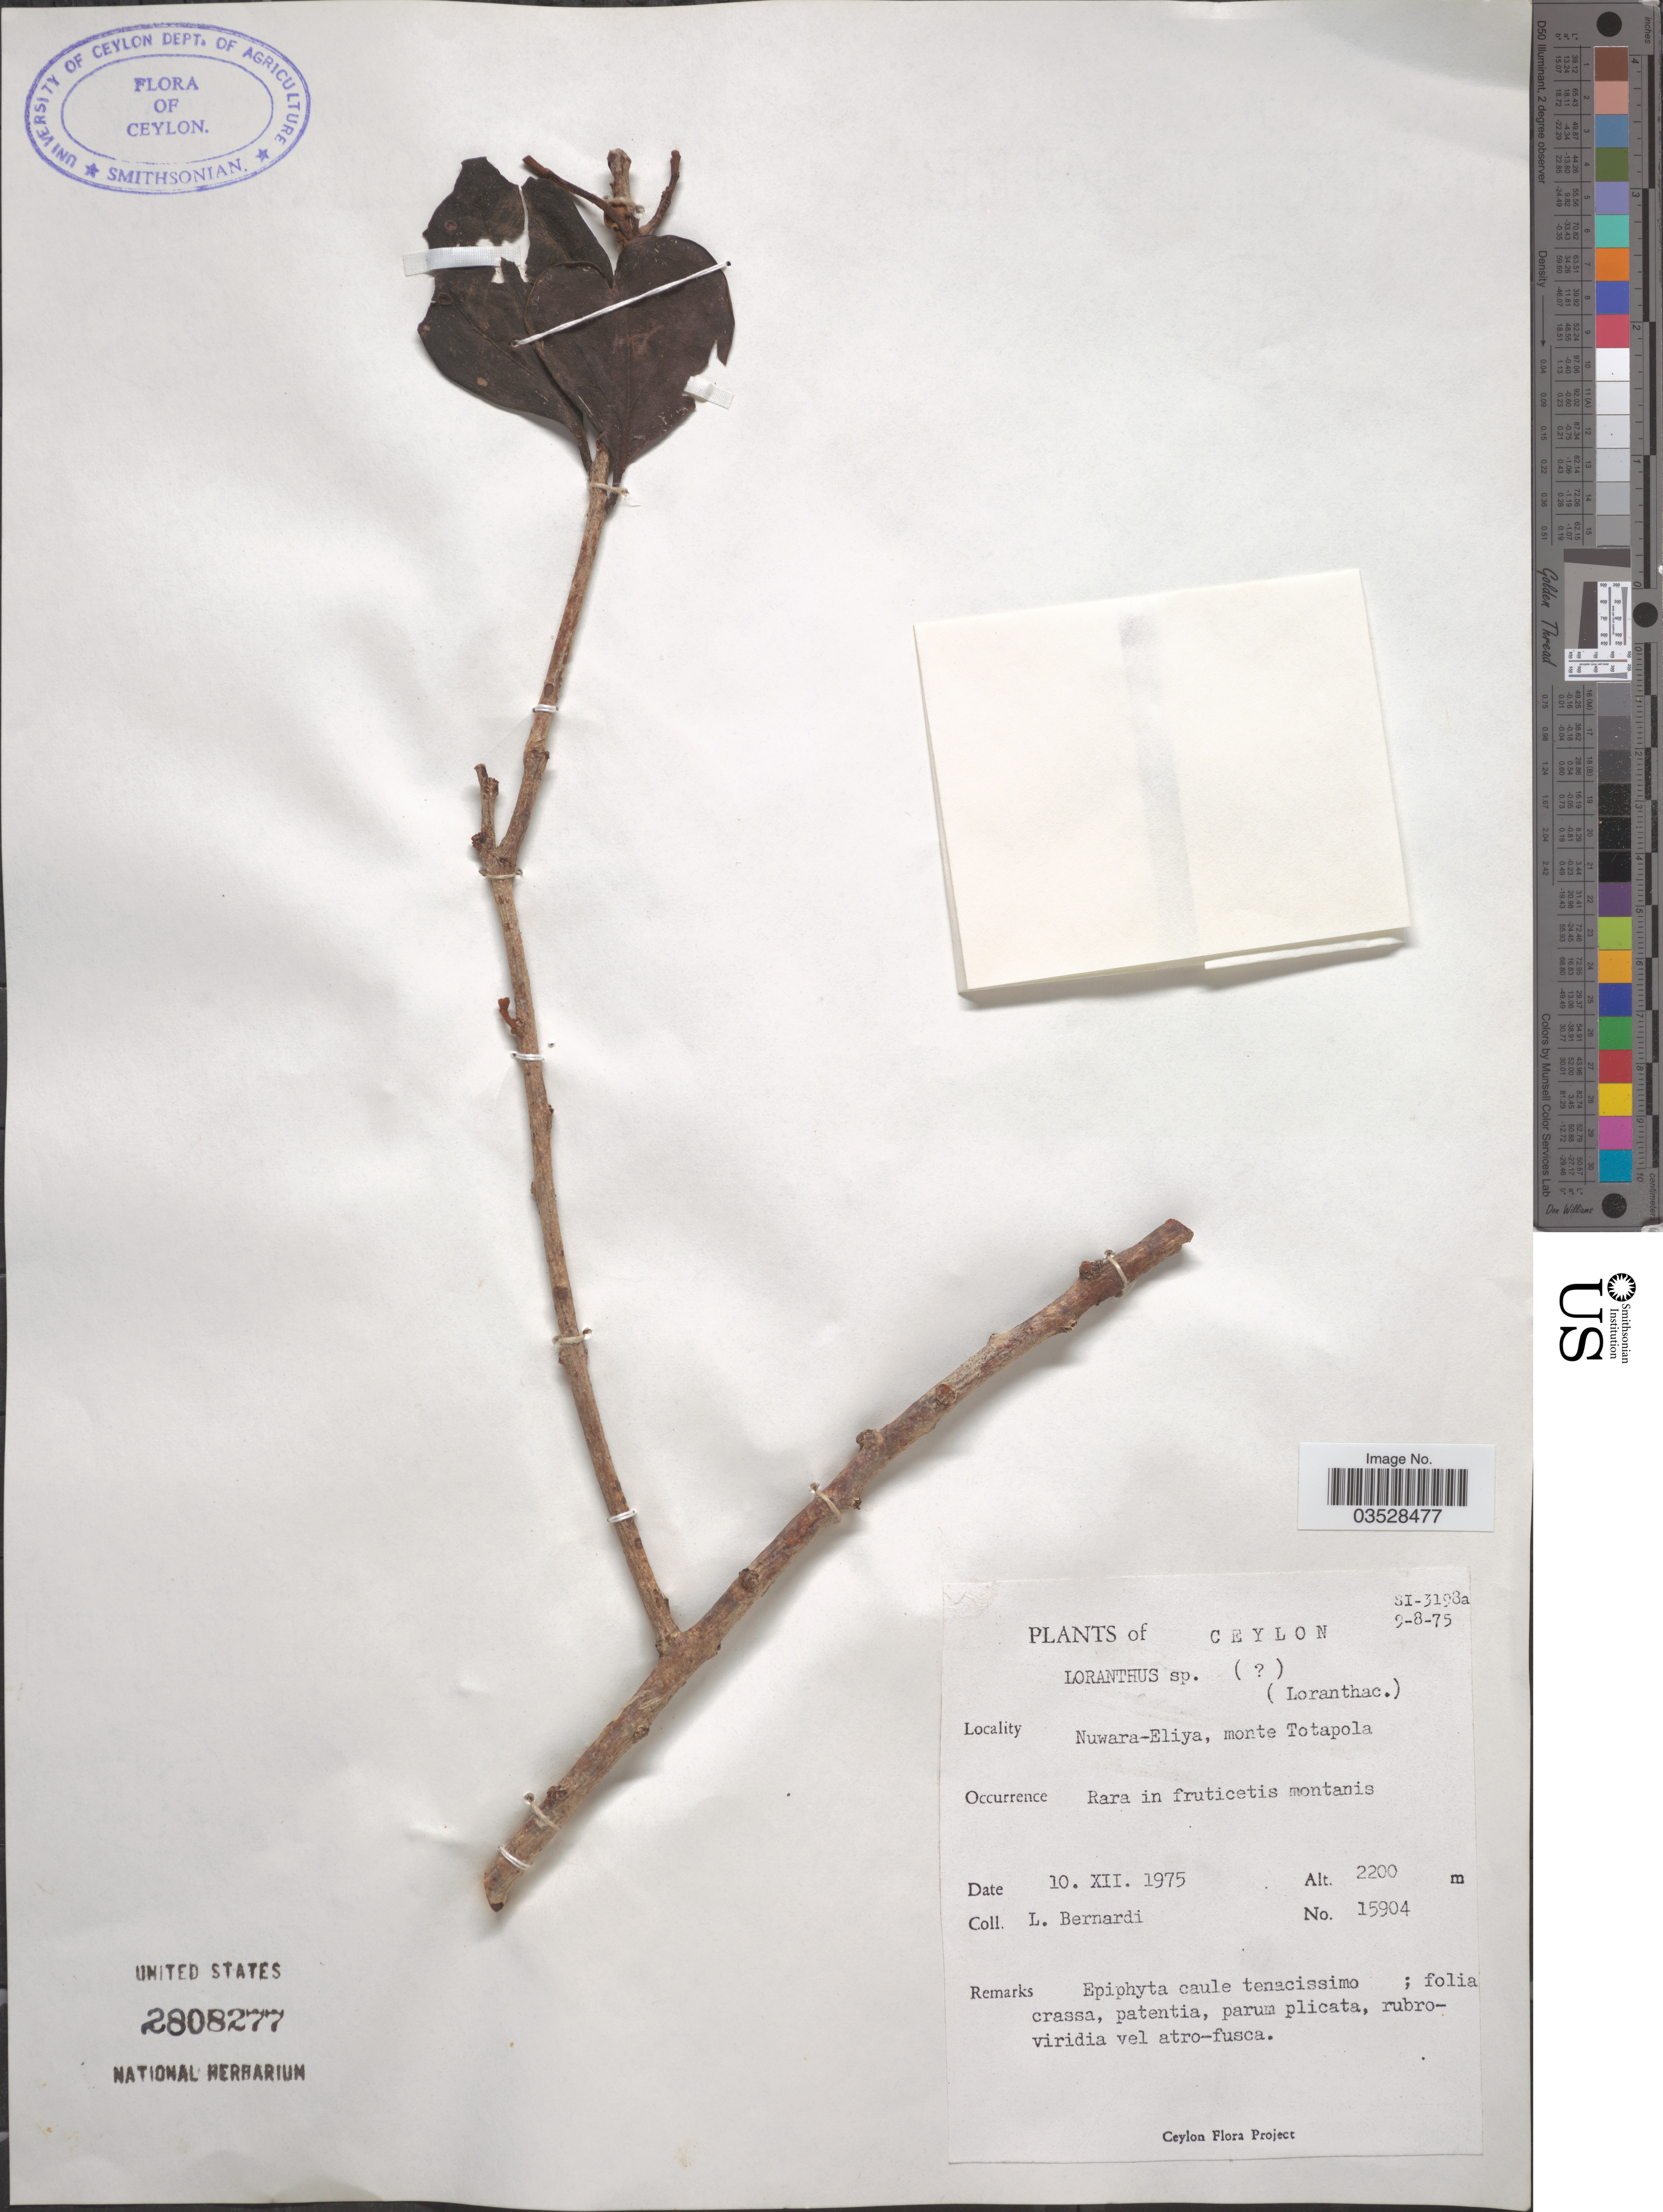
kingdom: Plantae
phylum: Tracheophyta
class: Magnoliopsida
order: Santalales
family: Loranthaceae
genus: Loranthus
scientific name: Loranthus sp.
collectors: L. Bernardi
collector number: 15904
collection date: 1975-12-10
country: Sri Lanka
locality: Ceylon. Nuwara-Eliya, monte Tatapola.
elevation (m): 2200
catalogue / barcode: US 2808277